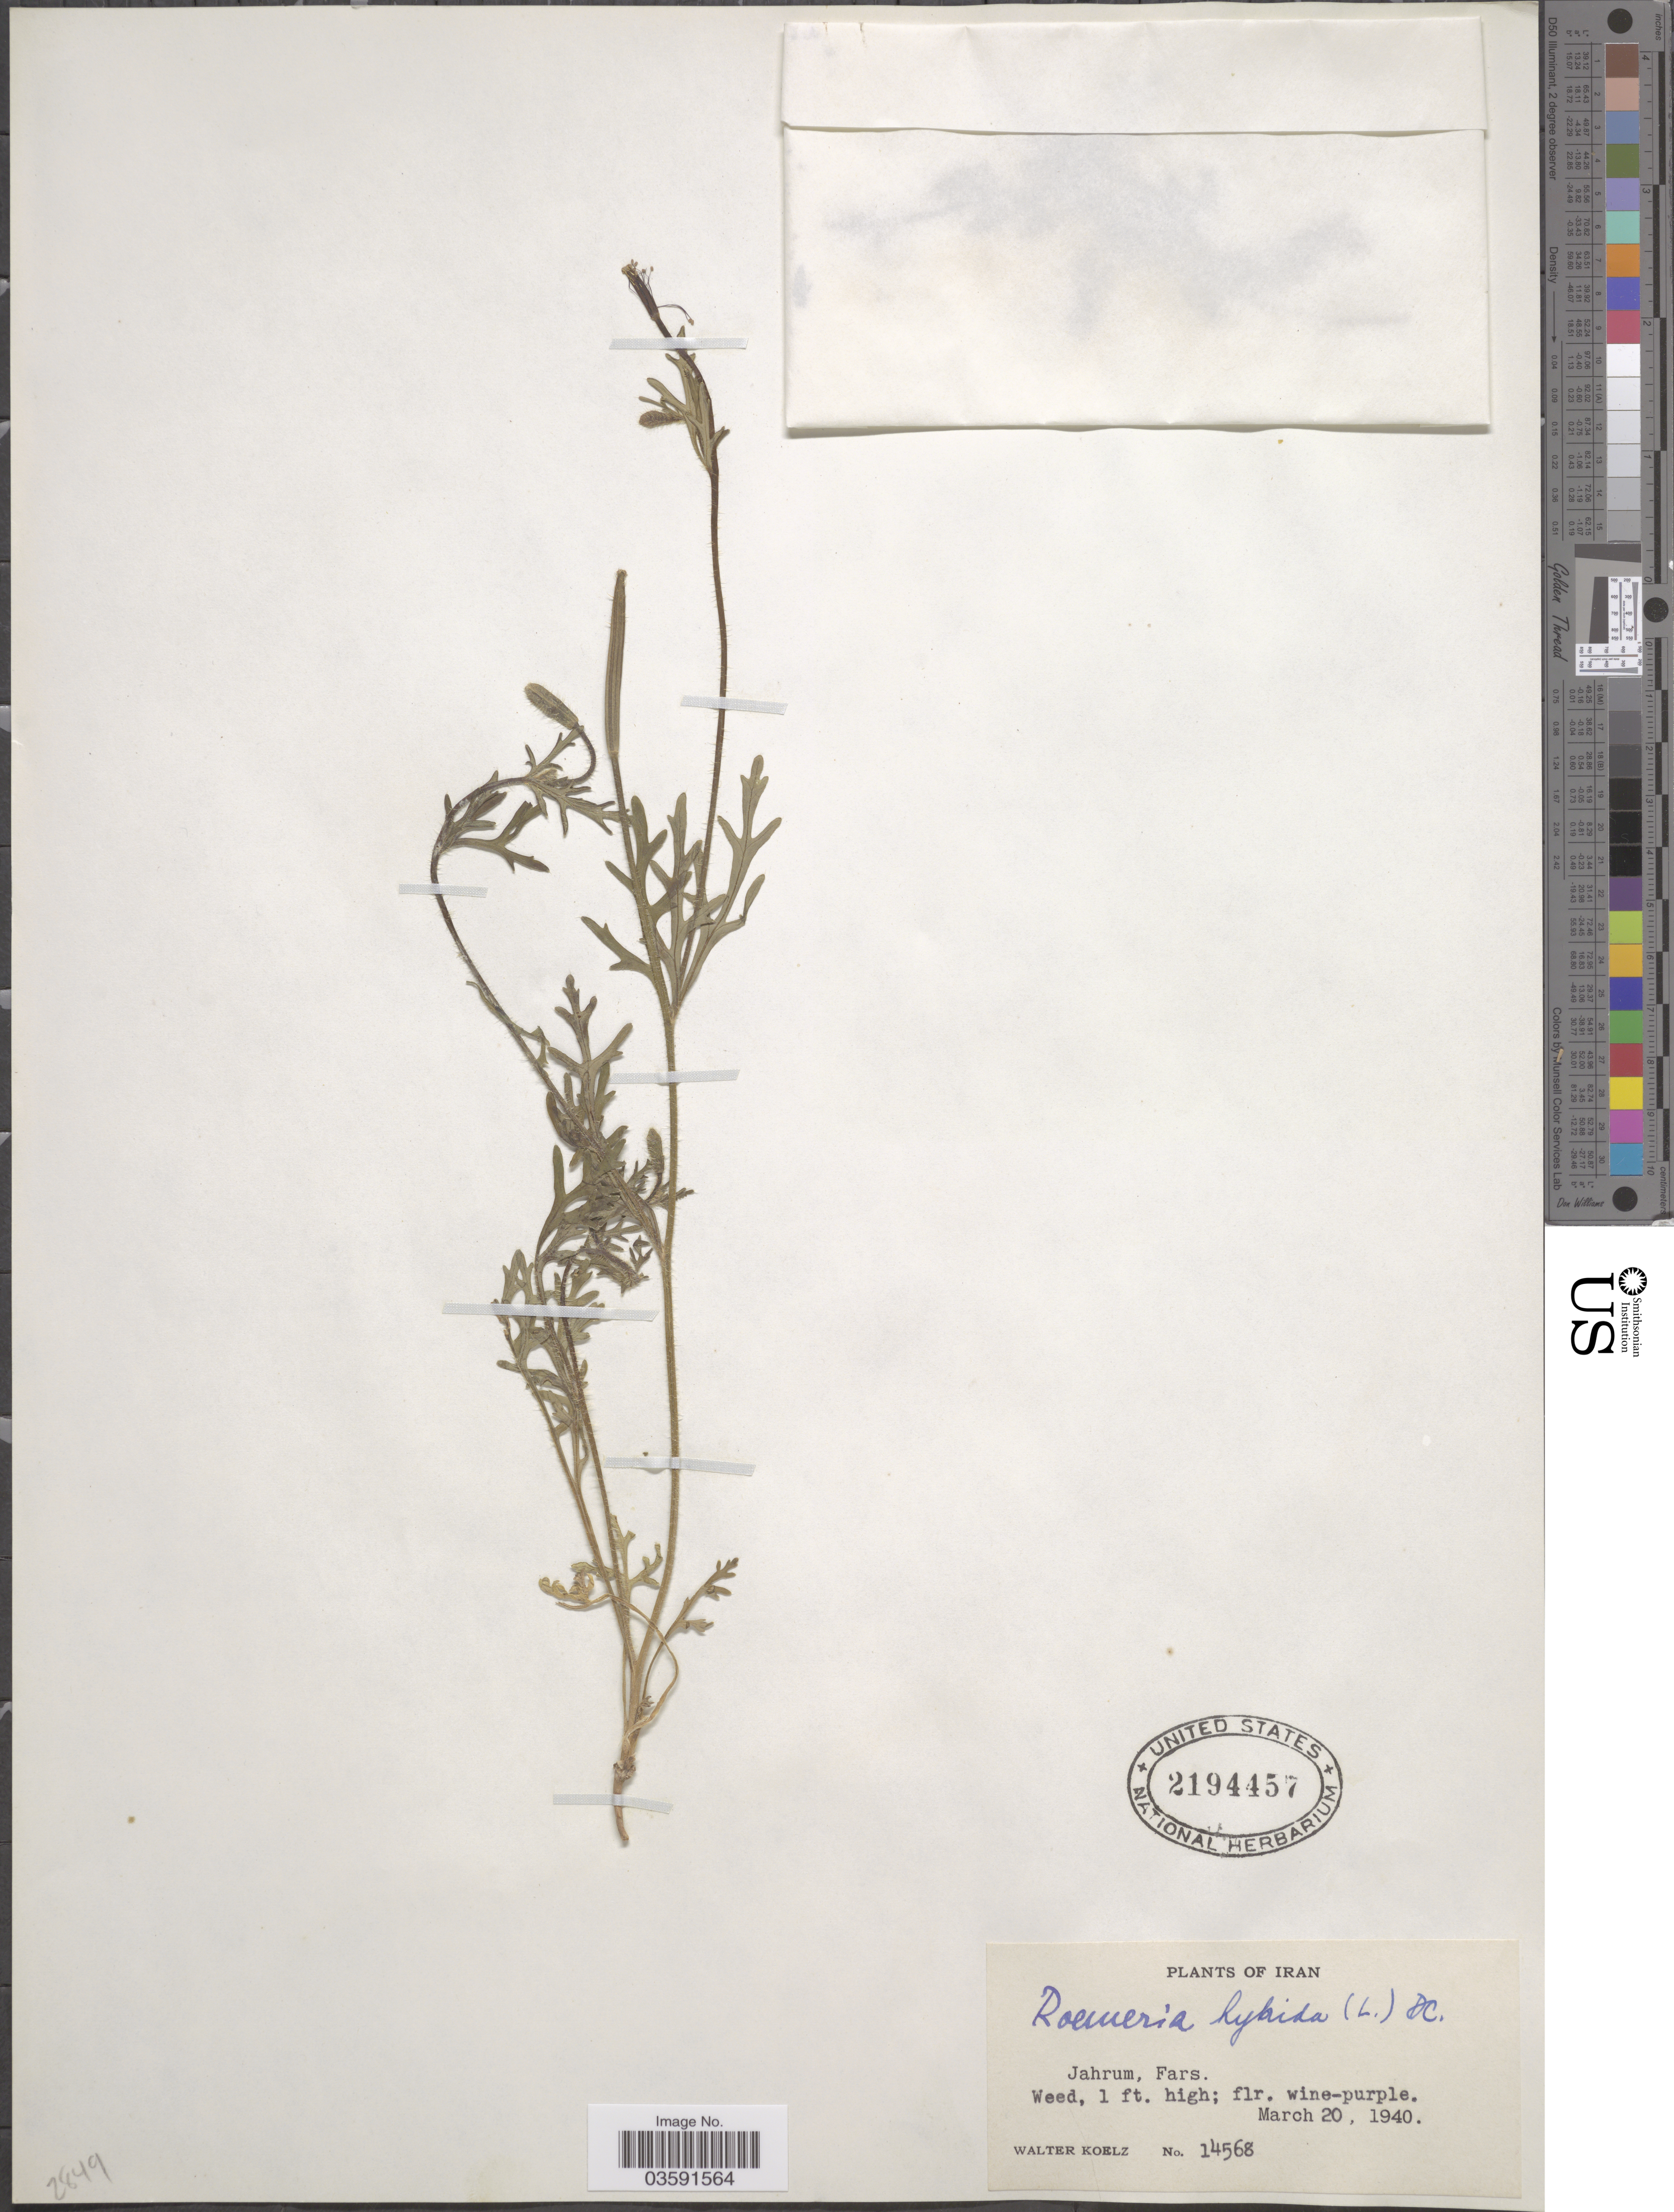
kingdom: Plantae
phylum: Tracheophyta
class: Magnoliopsida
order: Ranunculales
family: Papaveraceae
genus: Papaver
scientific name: Papaver dodecandrum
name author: (Forssk.) Medik.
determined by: Strong, M. T., (US), Smithsonian Institution - National Museum of Natural History (UNITED STATES)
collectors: W. N. Koelz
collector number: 14568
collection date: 1940-03-20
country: Iran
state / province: Fars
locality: Jahrum.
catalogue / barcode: US 2194457